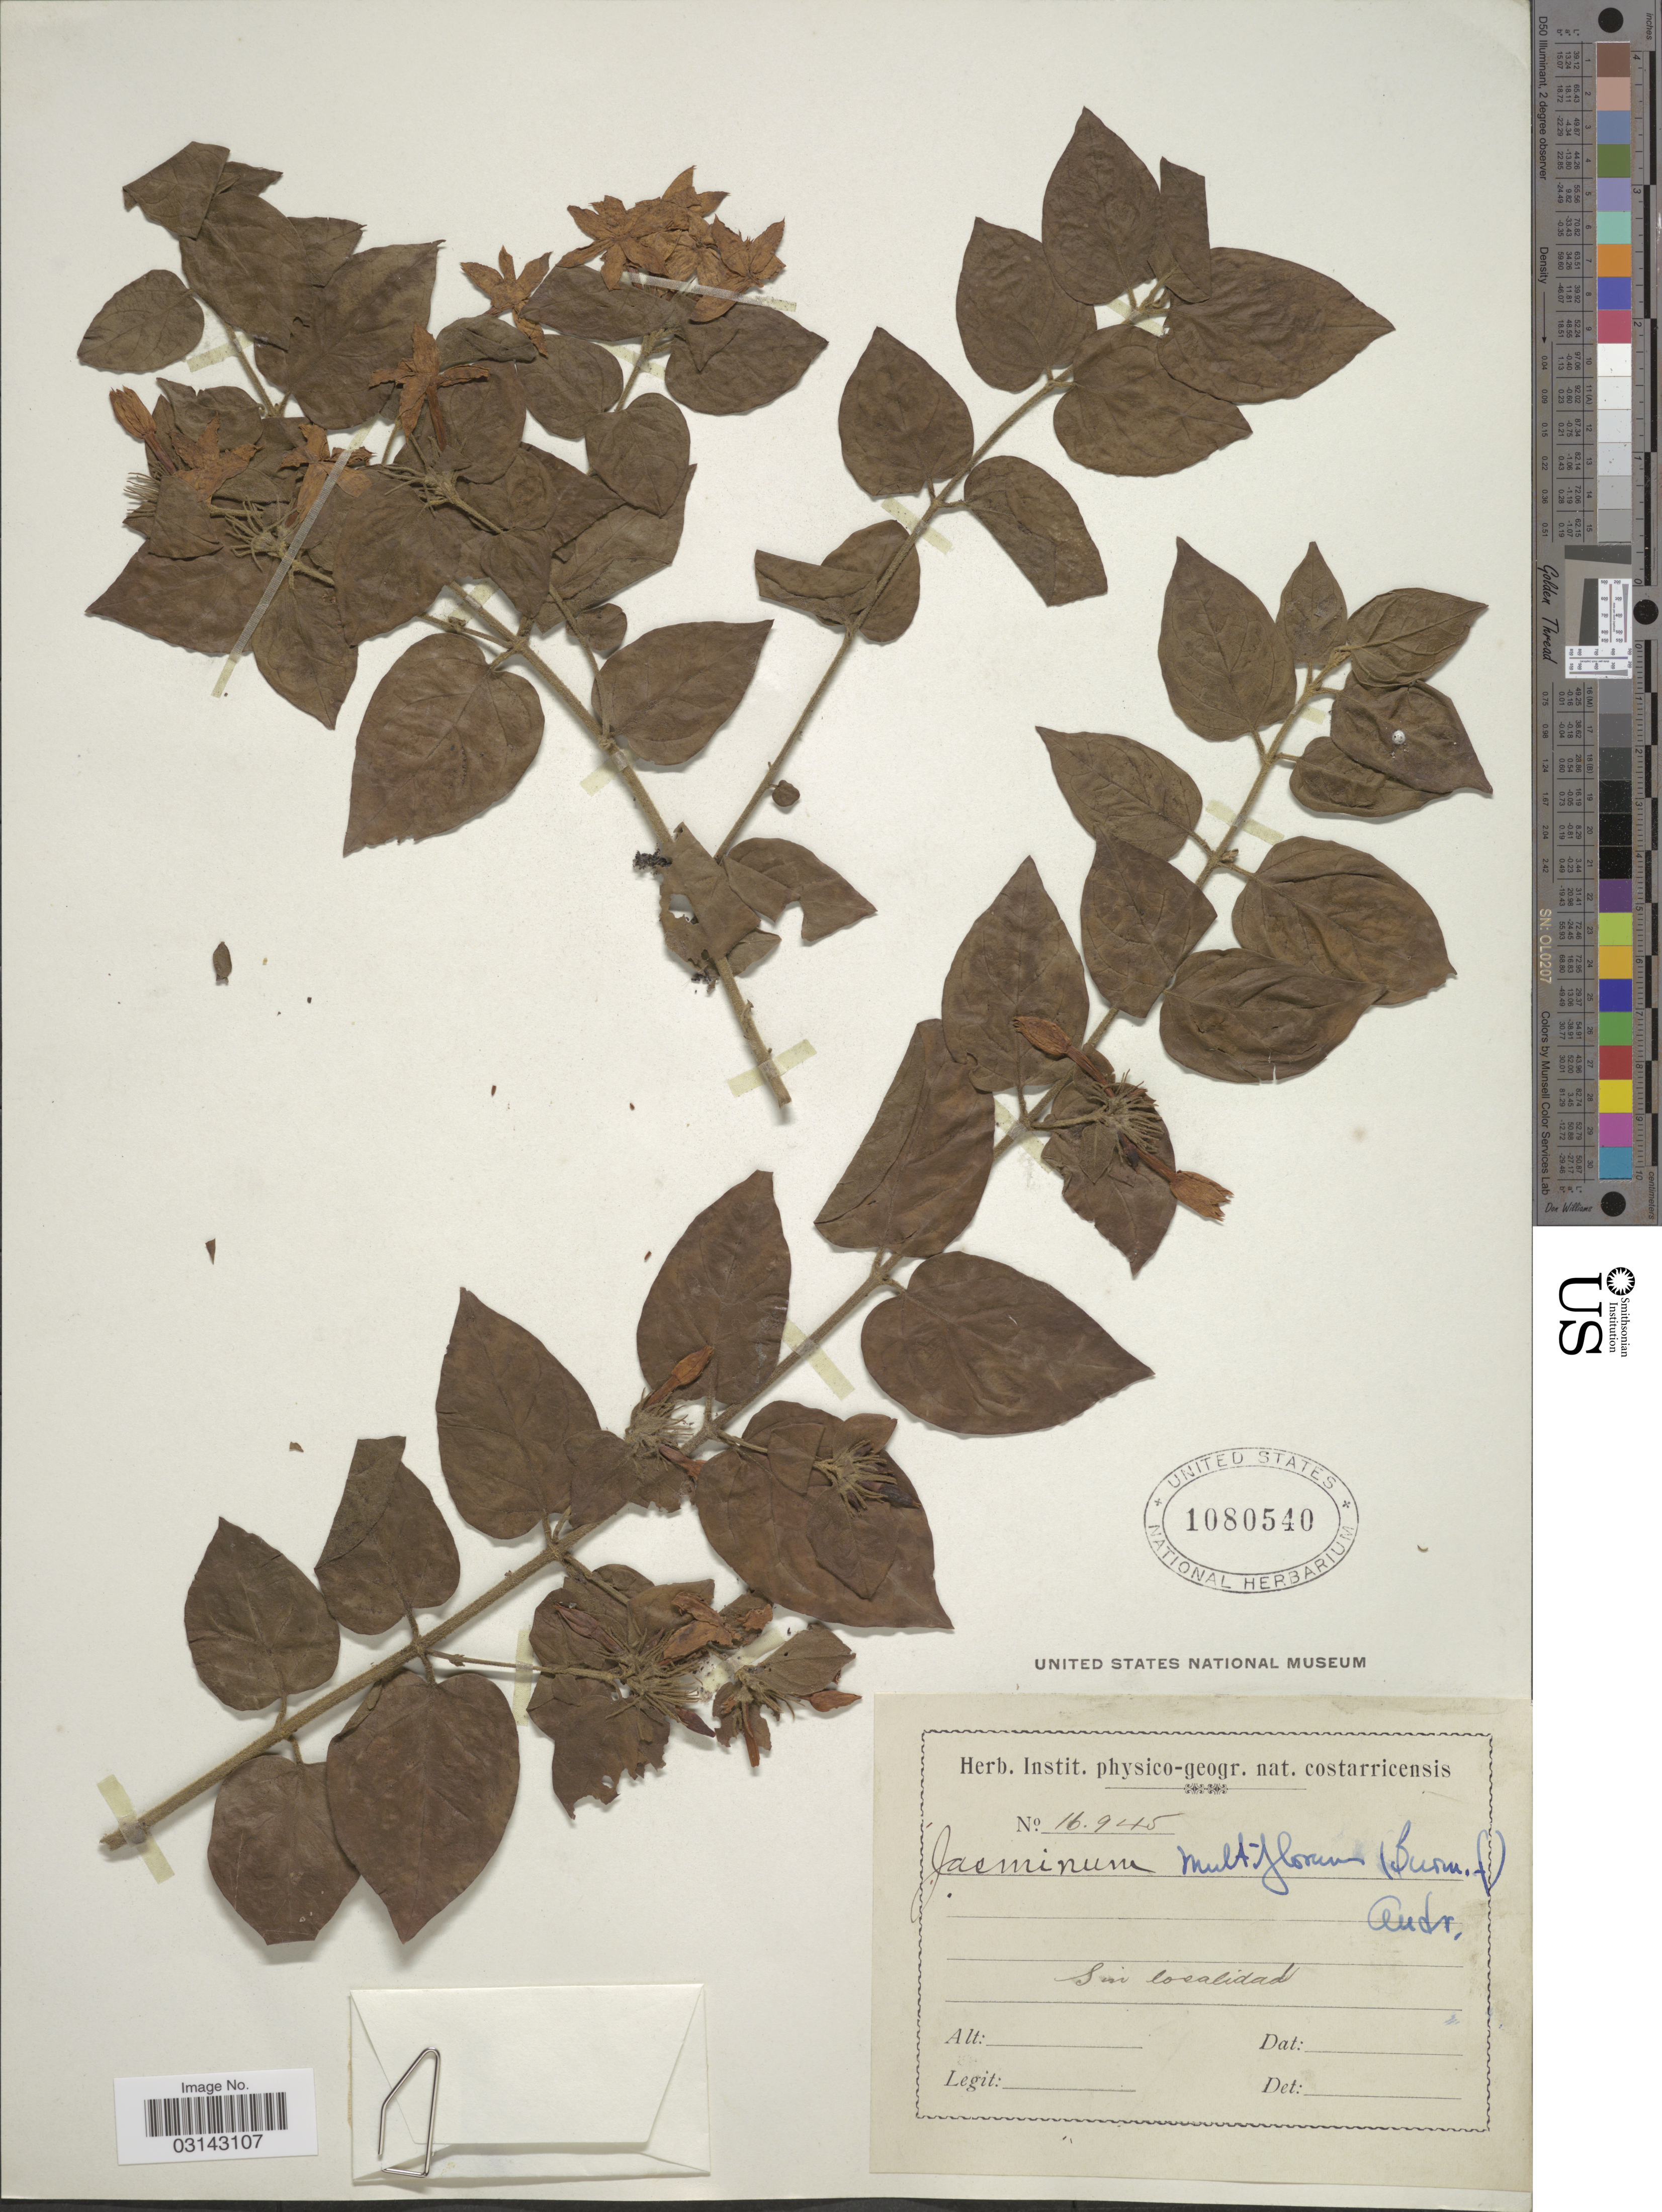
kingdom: Plantae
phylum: Tracheophyta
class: Magnoliopsida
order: Lamiales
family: Oleaceae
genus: Jasminum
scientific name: Jasminum multiflorum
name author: (Burm. f.) Andrews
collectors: ex herb. Instit. physico-geogr. nat. costarricensis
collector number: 16945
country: Costa Rica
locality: Sin localidad.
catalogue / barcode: US 1080540